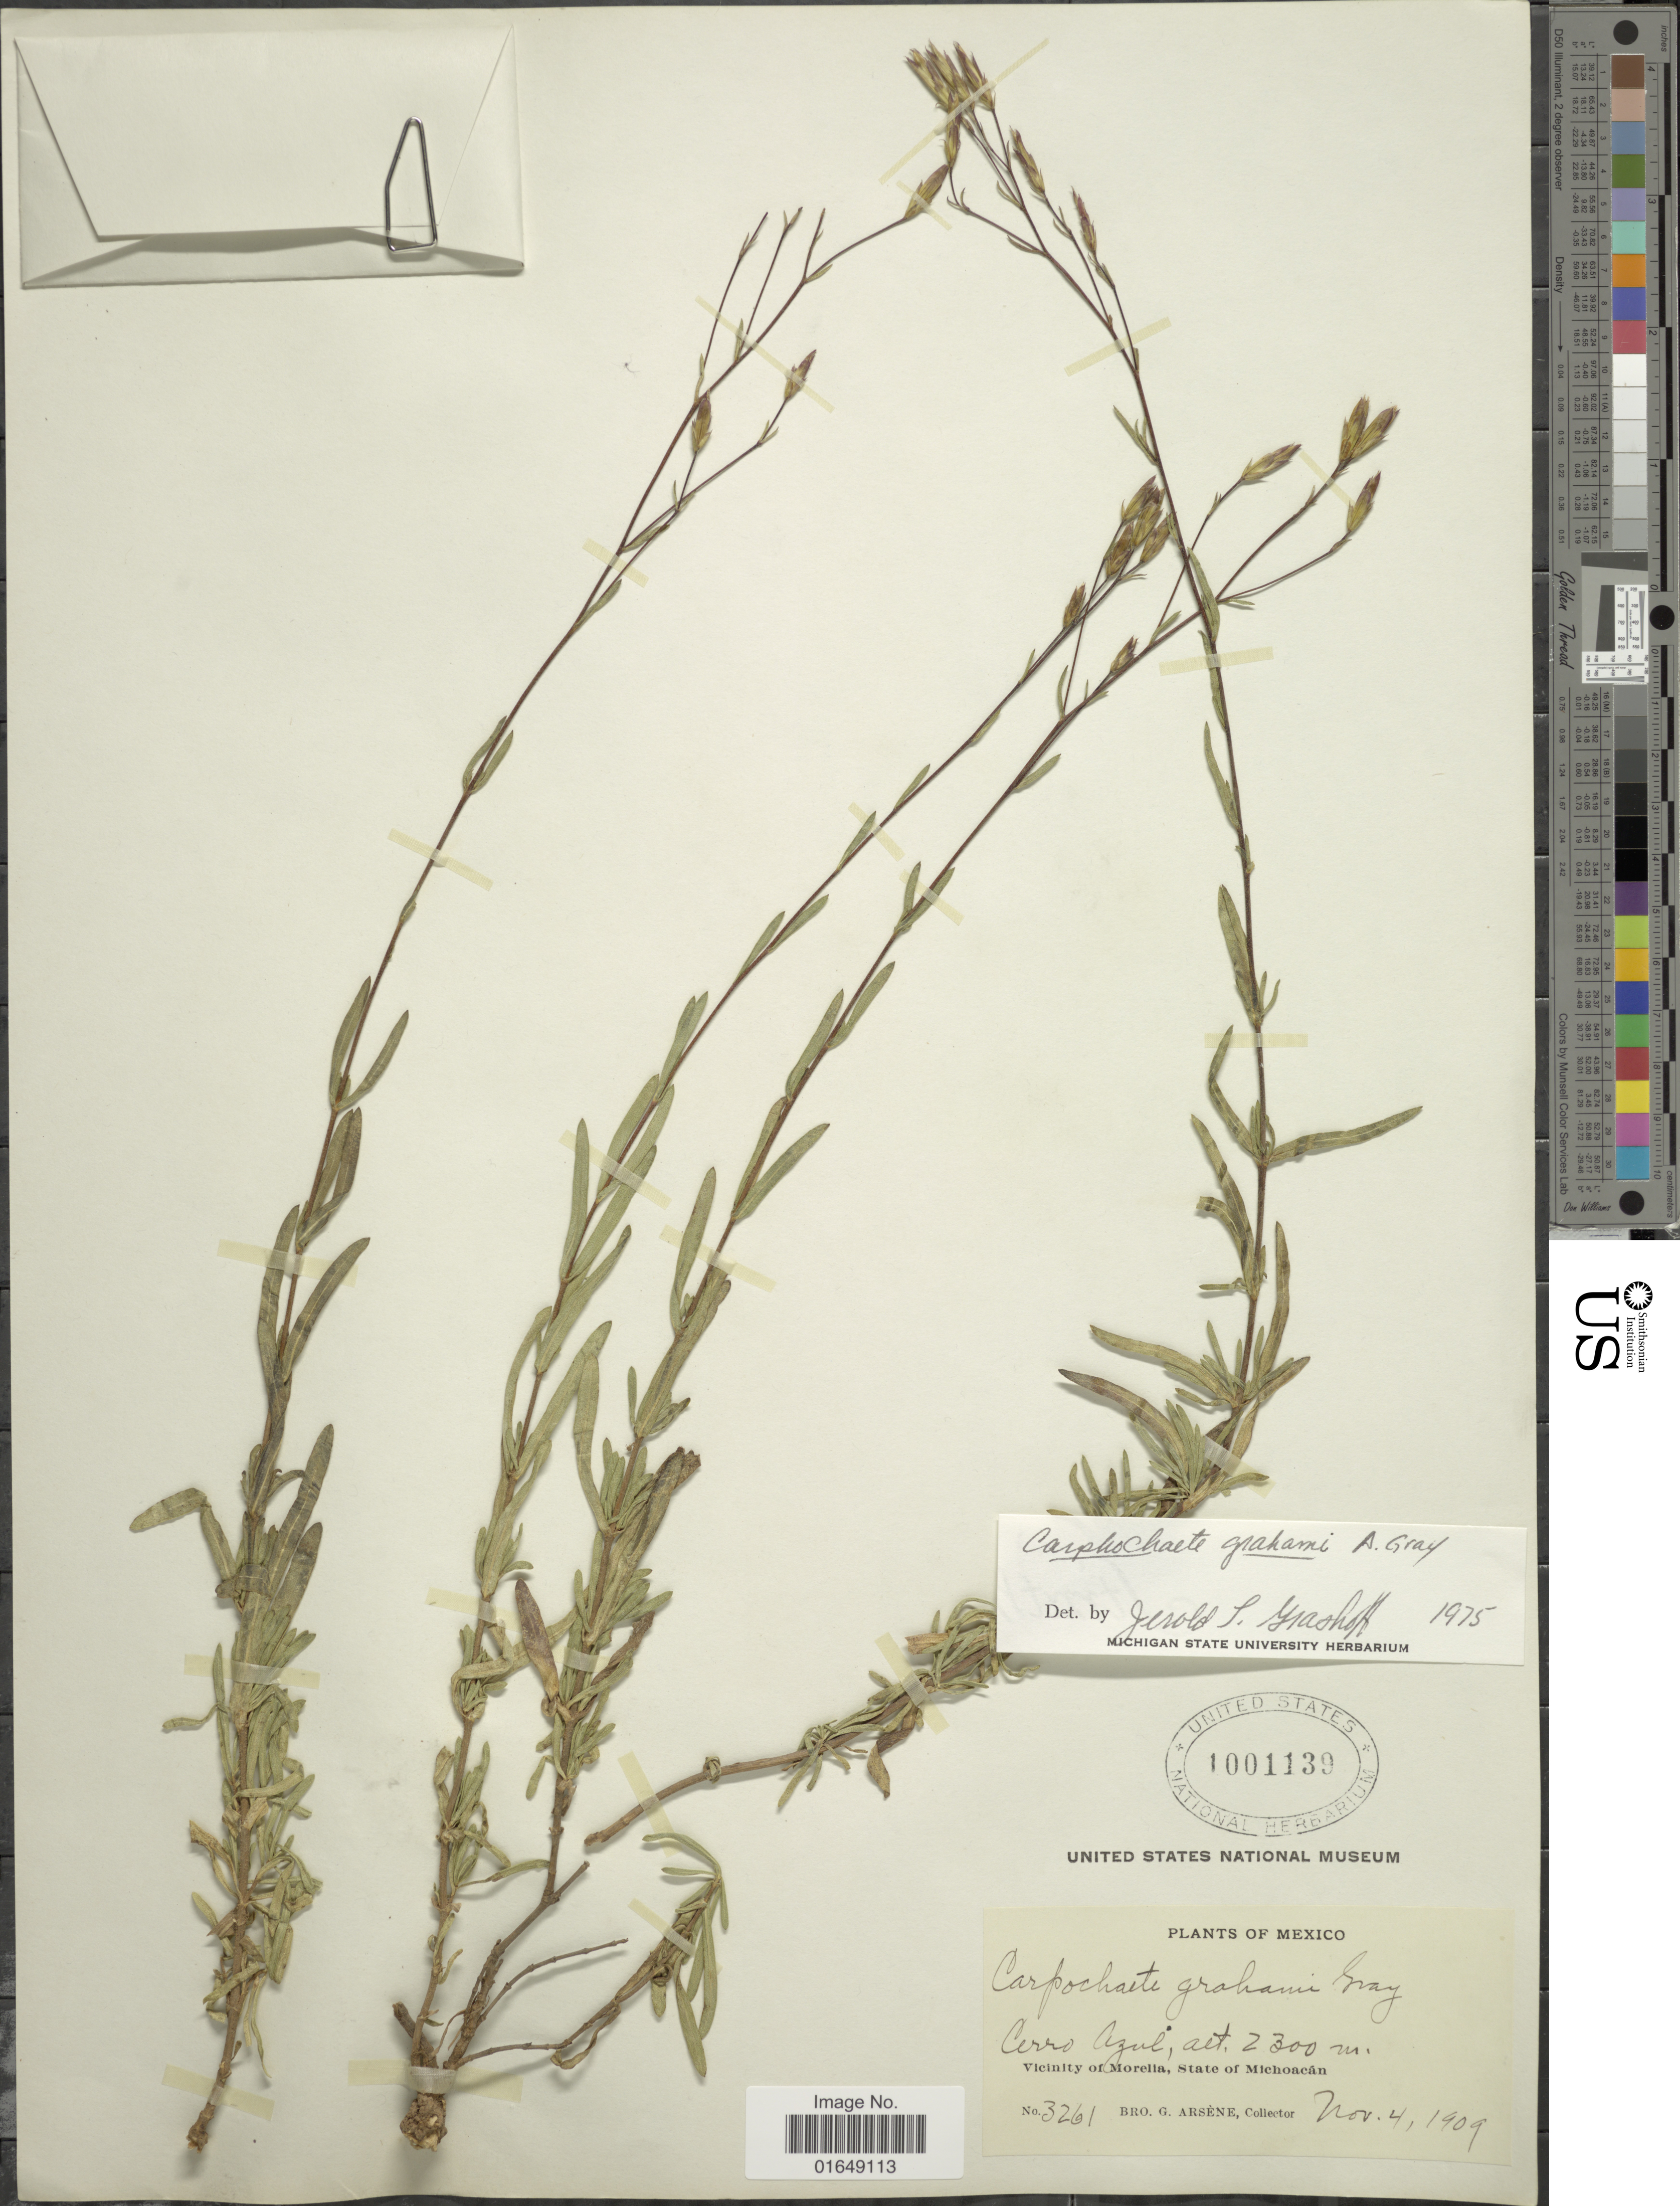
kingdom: Plantae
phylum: Tracheophyta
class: Magnoliopsida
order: Asterales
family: Asteraceae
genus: Carphochaete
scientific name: Carphochaete grahamii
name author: A. Gray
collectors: Bro. G. Arsène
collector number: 3261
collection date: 1909-11-04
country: Mexico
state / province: Michoacán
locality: Cerro Azul, vicinity of Morelia.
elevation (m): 2300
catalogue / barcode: US 1001139